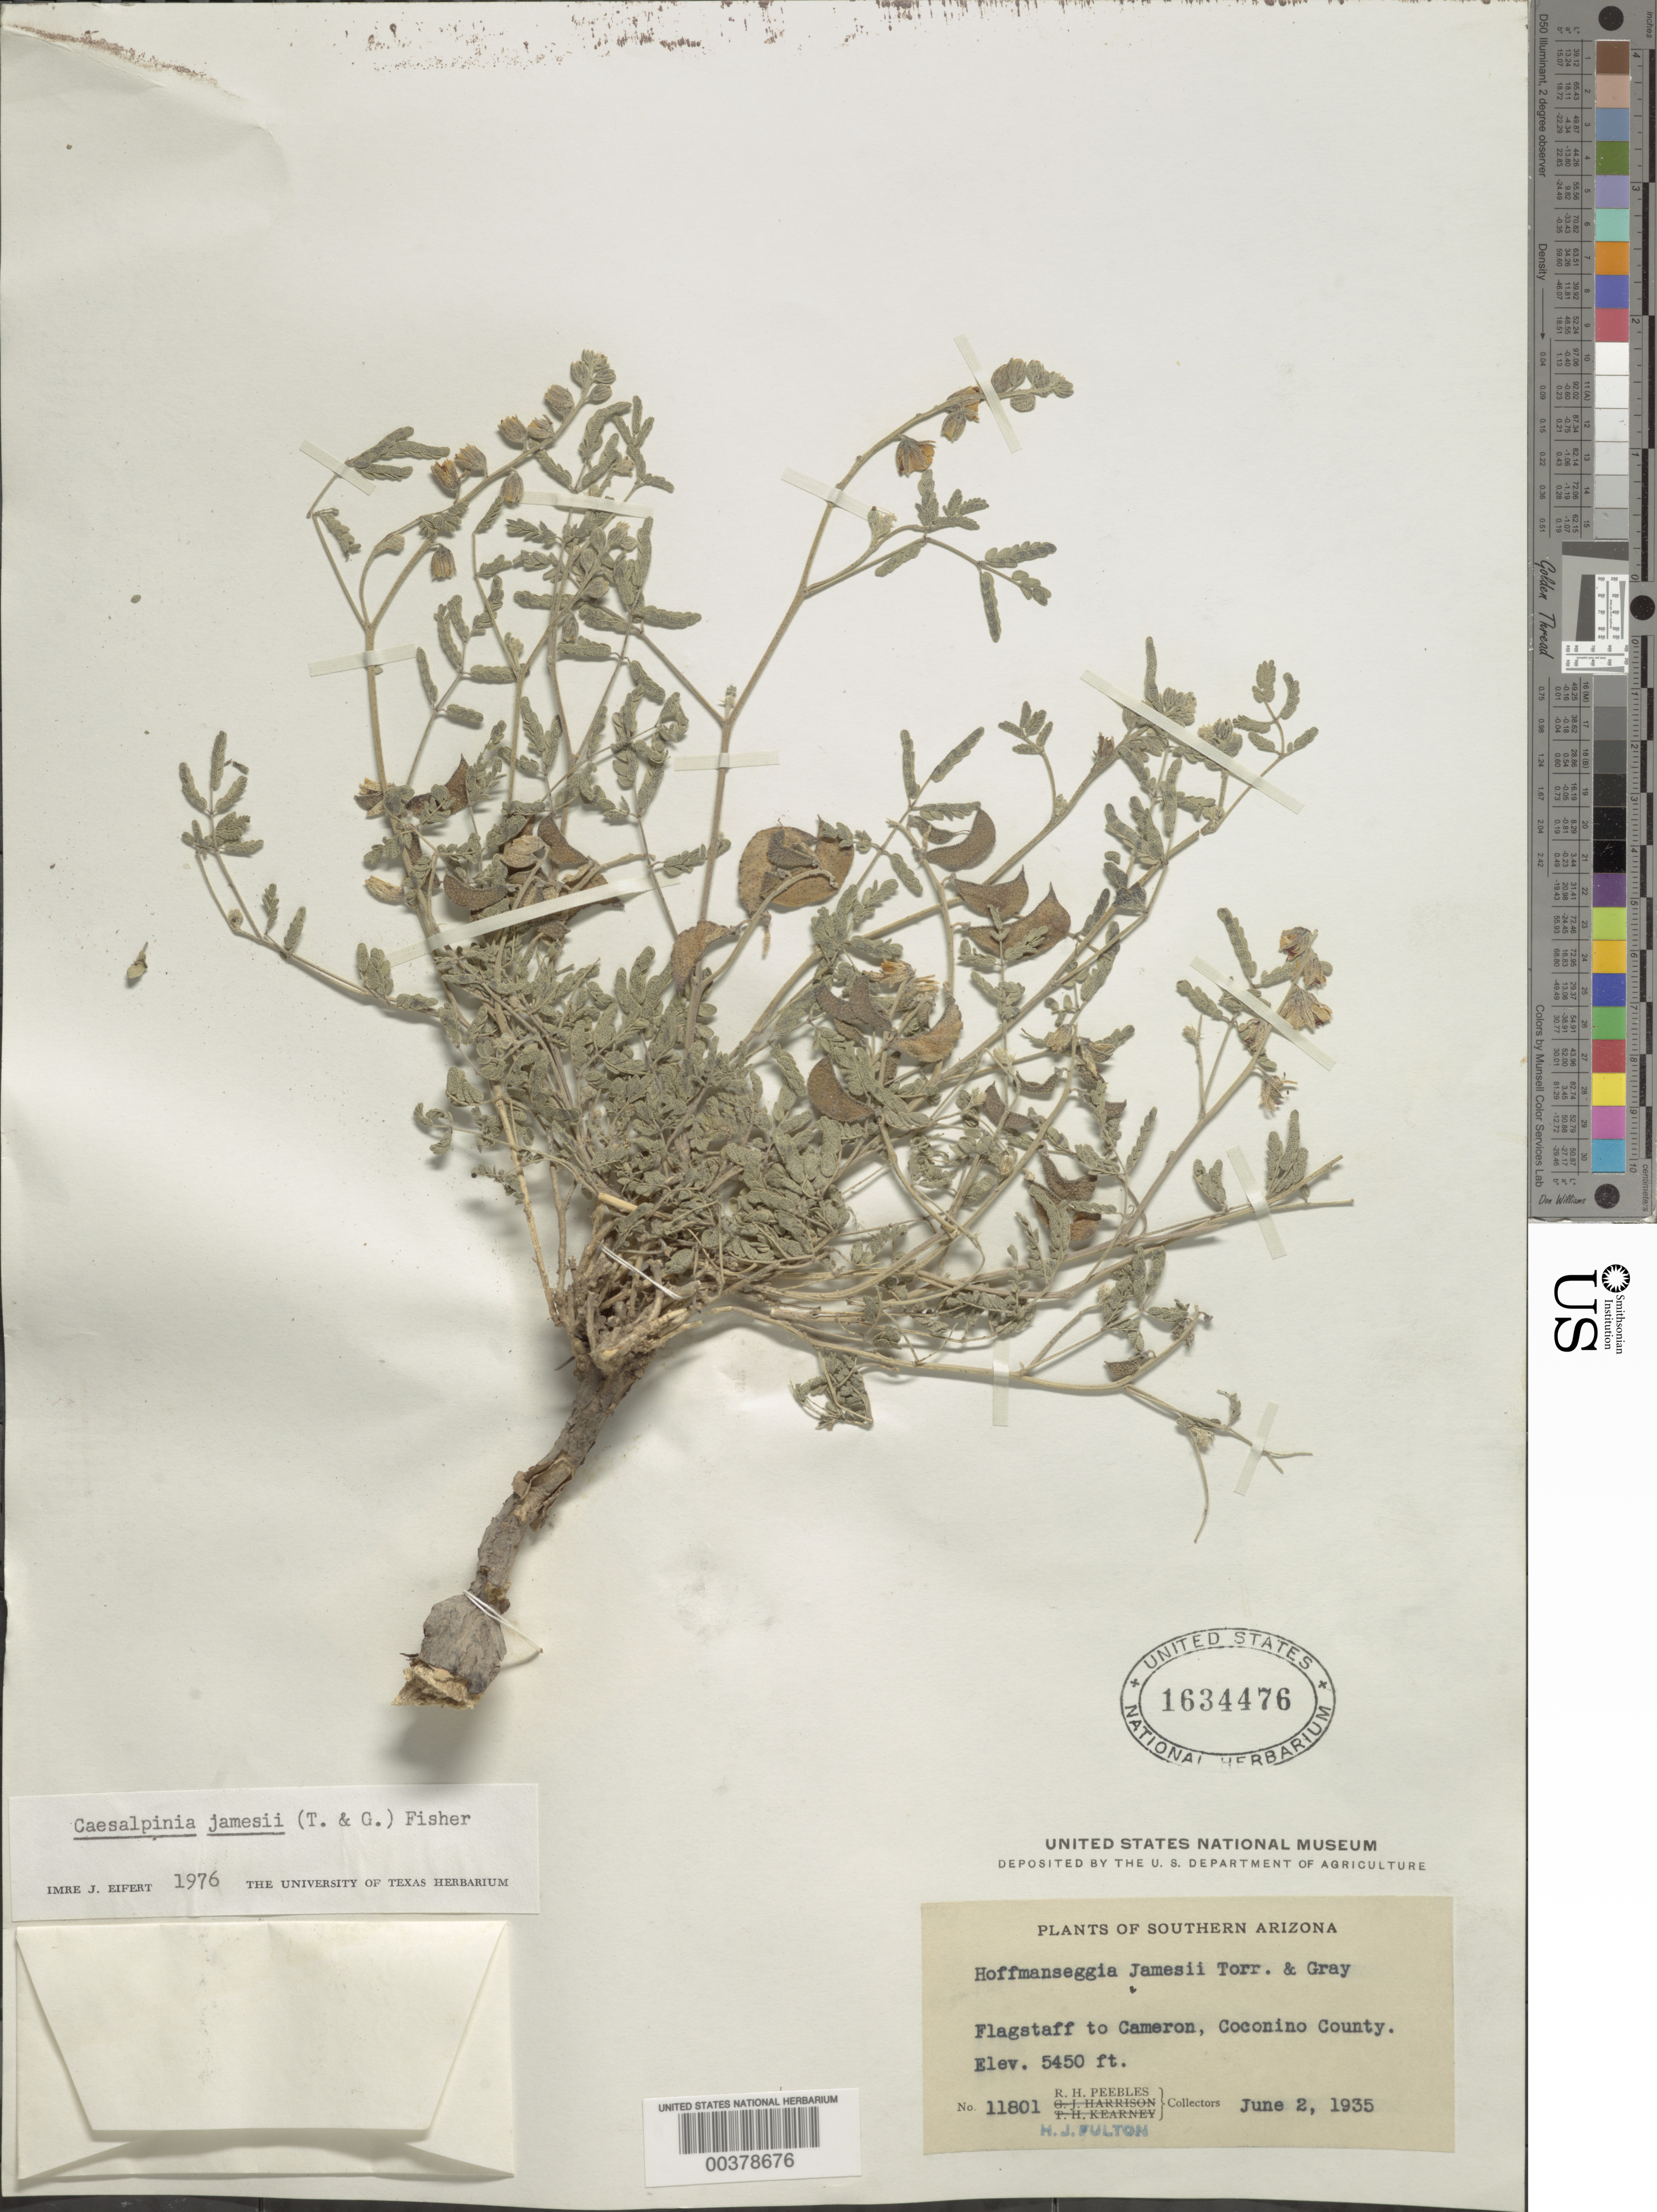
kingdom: Plantae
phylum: Tracheophyta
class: Magnoliopsida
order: Fabales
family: Fabaceae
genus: Pomaria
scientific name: Pomaria jamesii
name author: (Torr. & A. Gray) Walp.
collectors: R. H. Peebles & H. Fulton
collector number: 11801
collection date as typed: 02 Jun 1935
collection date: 1935-06-02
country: United States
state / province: Arizona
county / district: Coconino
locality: Flagstaff to cameron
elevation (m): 1661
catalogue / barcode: US 1634476